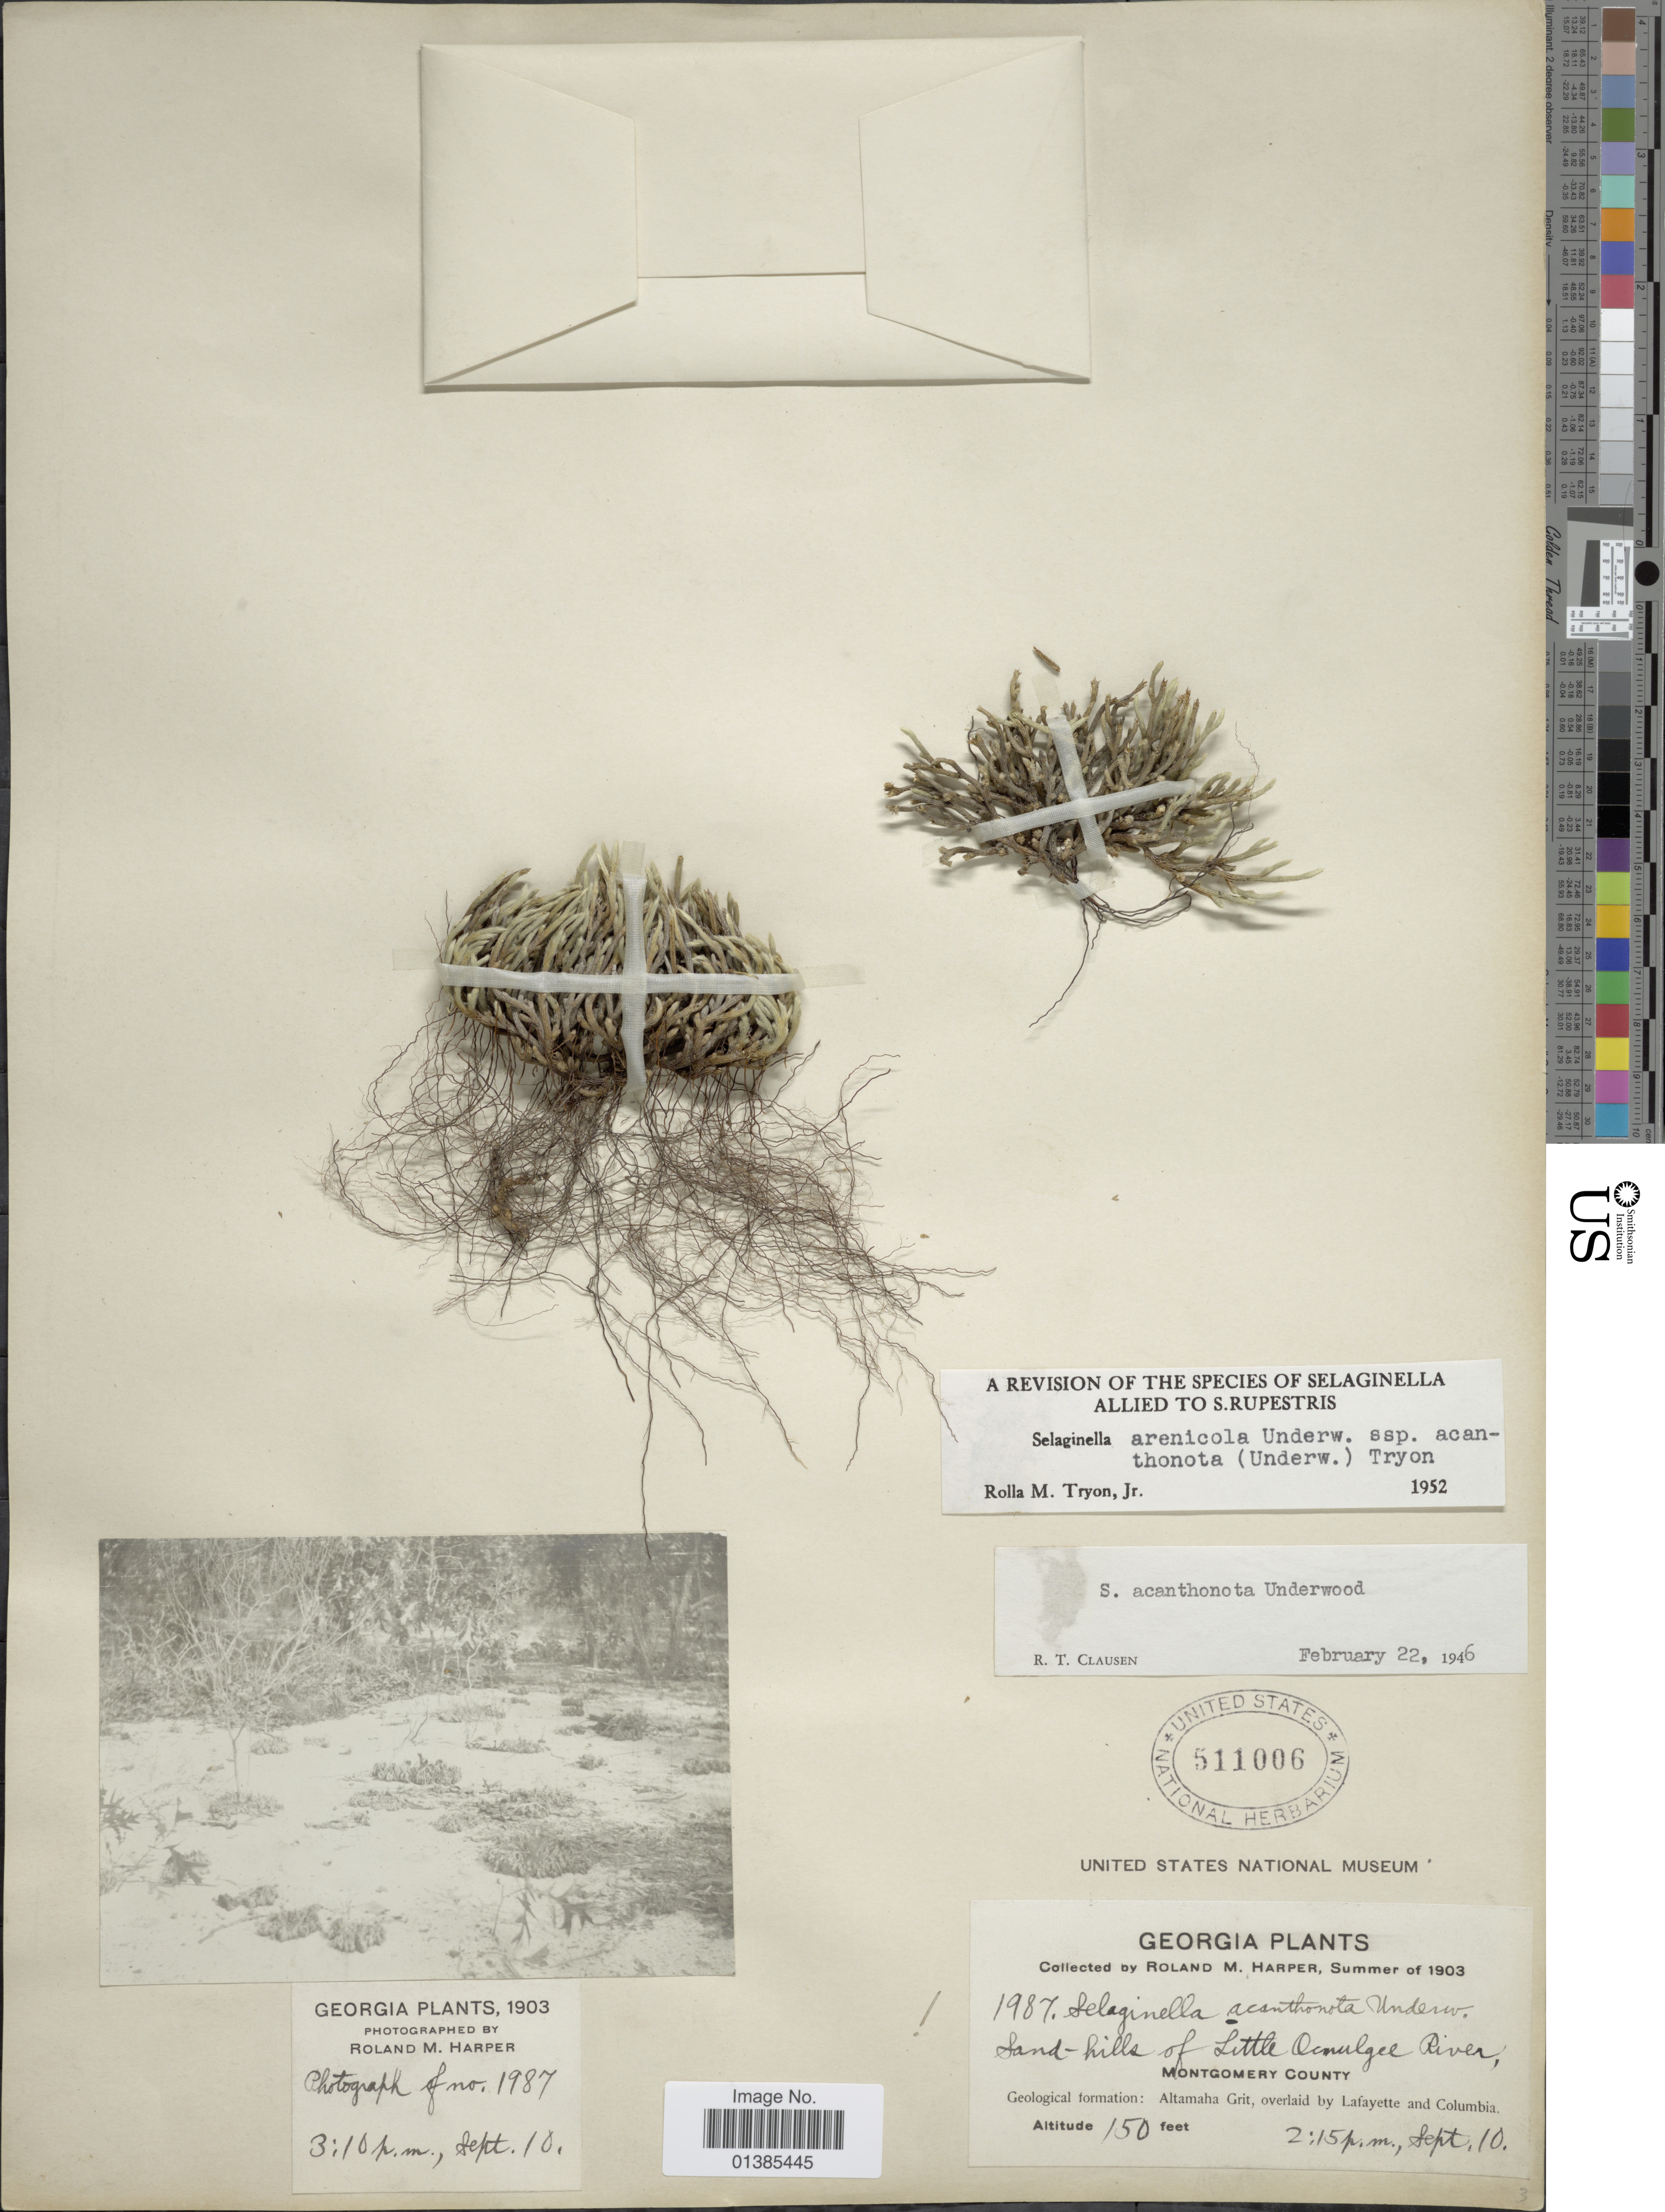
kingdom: Plantae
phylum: Tracheophyta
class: Lycopodiopsida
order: Selaginellales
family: Selaginellaceae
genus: Selaginella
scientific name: Selaginella arenicola subsp. acanthonota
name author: (Underw.) R.M. Tryon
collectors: R. M. Harper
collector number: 1987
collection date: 1903-10-10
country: United States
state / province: Georgia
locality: Sand-hills of Little Oenulgee River. Montgomery County. Geological formation: Altamaha Grit, overlaid by Lafayette and Columbia.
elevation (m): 46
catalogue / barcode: US 511006